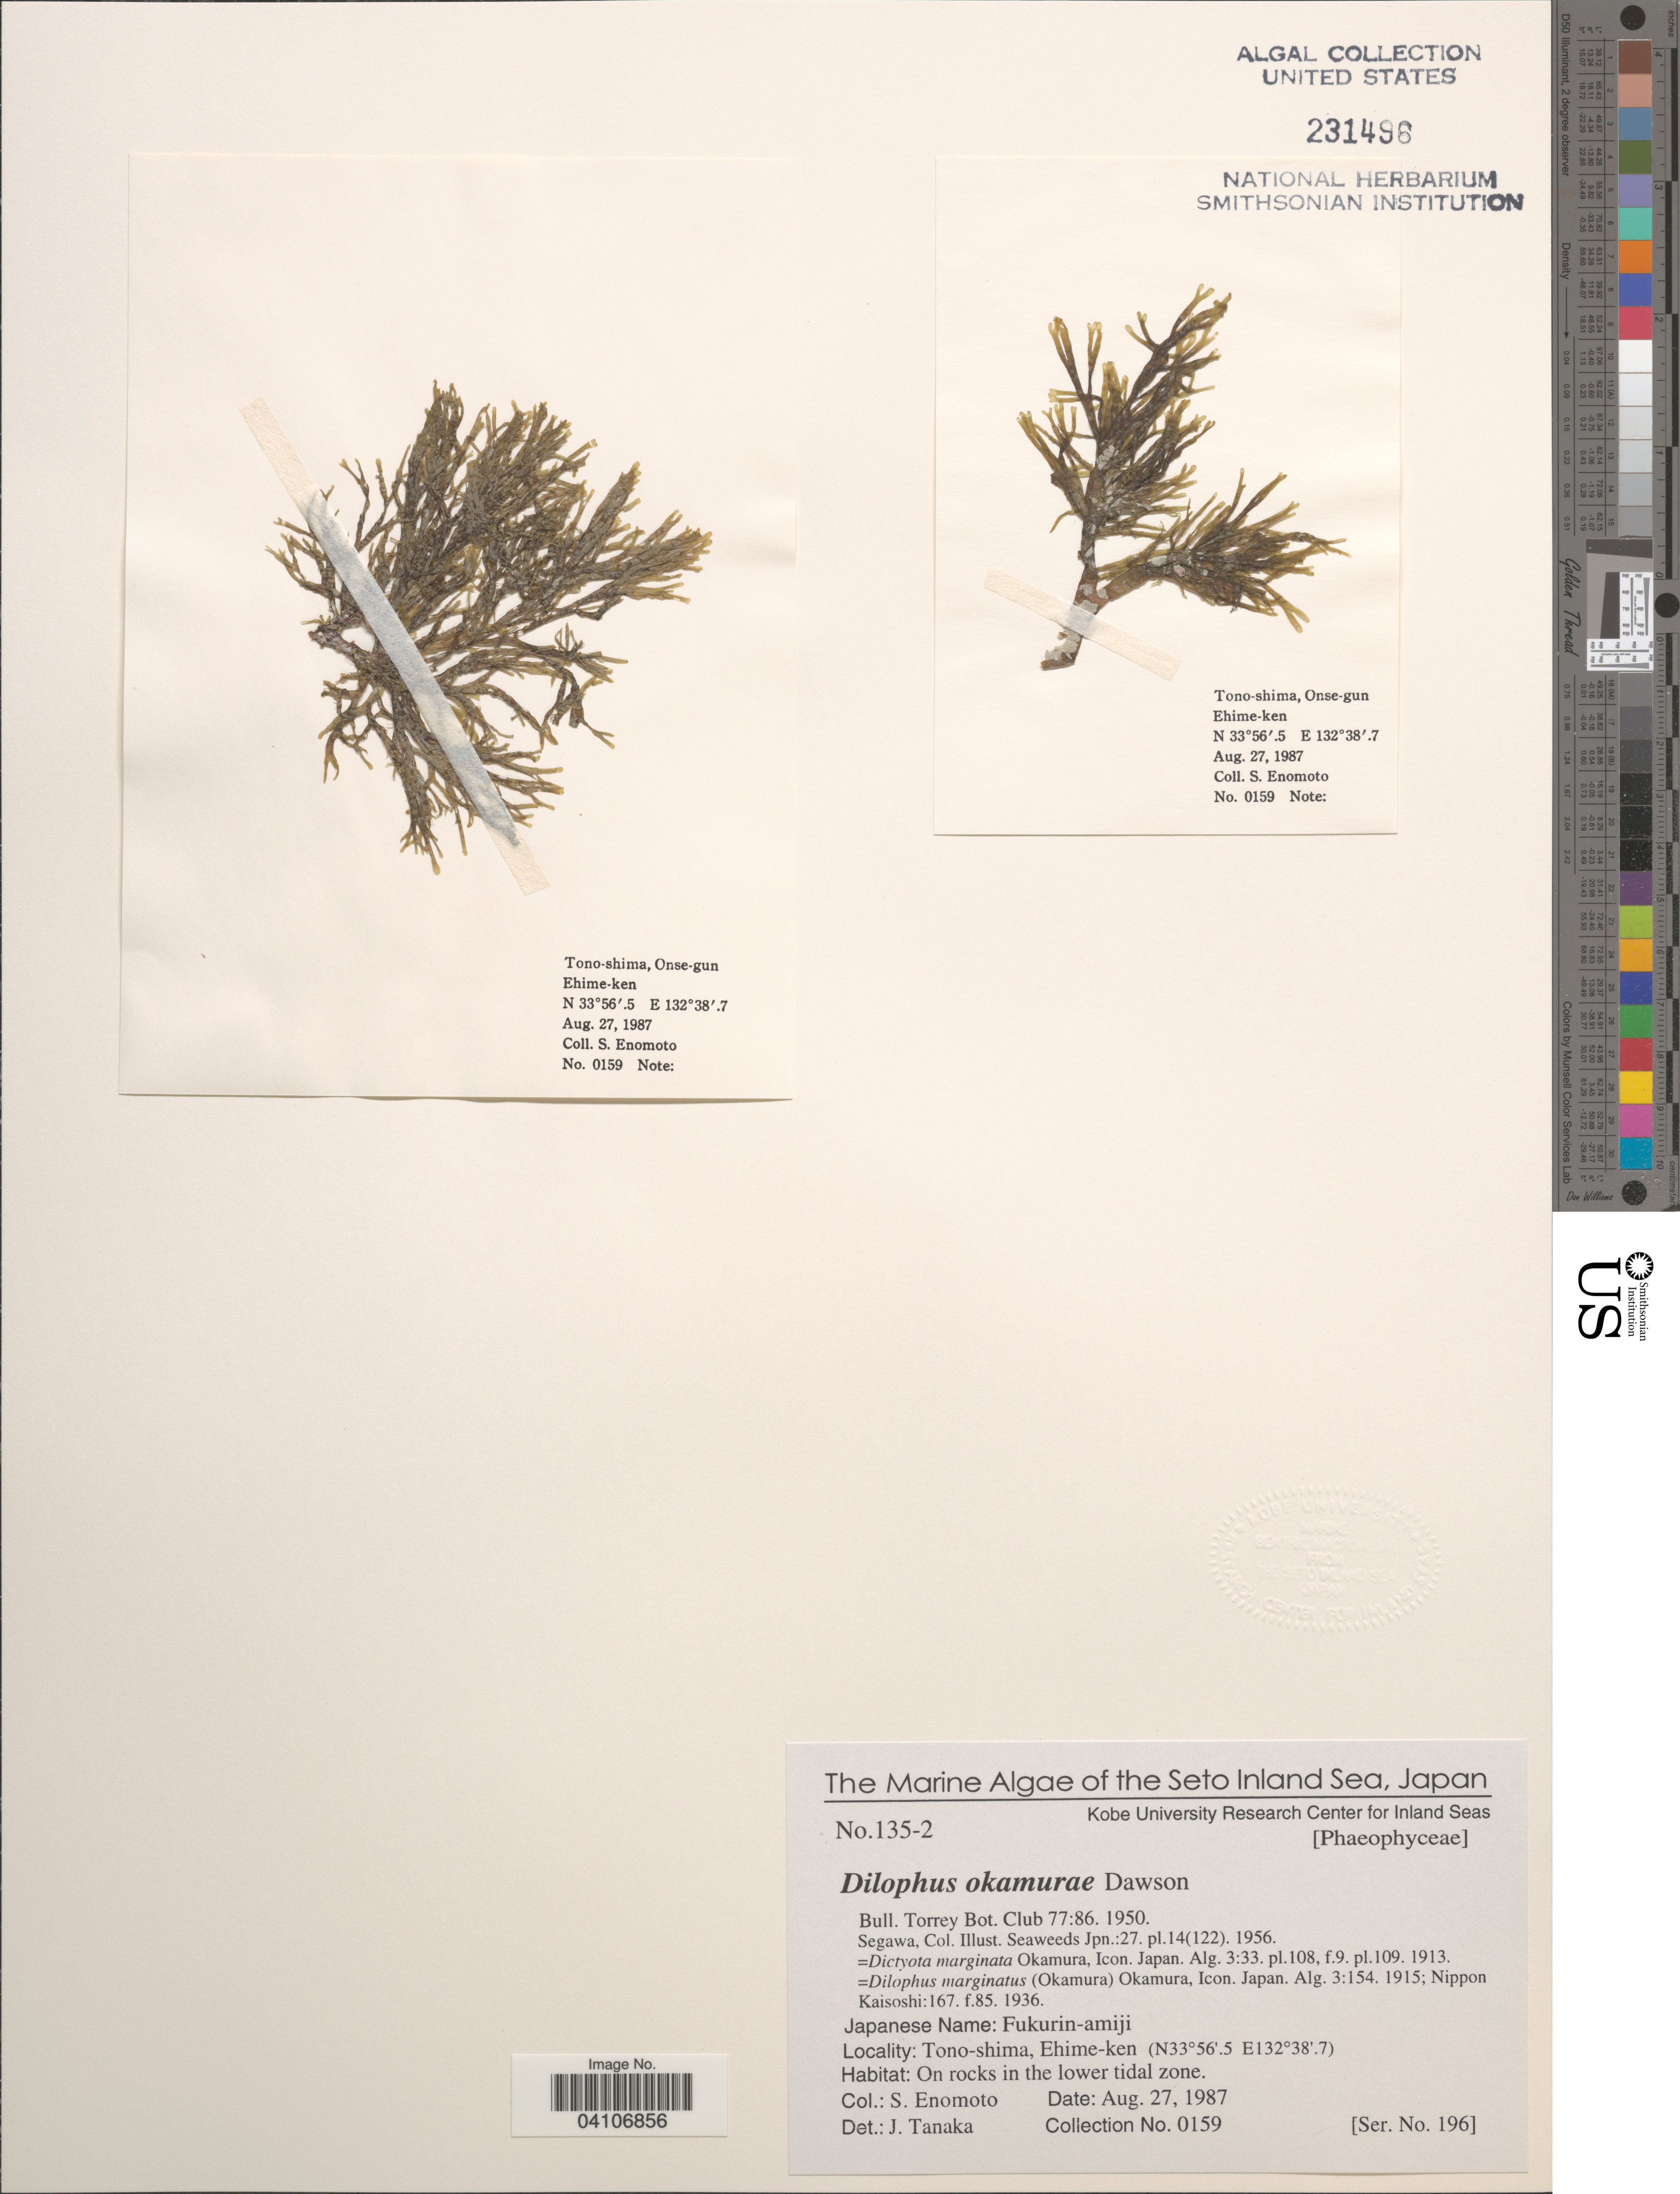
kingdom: Chromista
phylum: Ochrophyta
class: Phaeophyceae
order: Dictyotales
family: Dictyotaceae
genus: Rugulopteryx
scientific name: Rugulopteryx okamurae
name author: (E.Y. Dawson) I.K. Hwang et al.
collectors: S. Enomoto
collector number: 0159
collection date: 1987-08-27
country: Japan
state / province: Ehime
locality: The Seto Inland Sea. Tono-shima, Ehime-ken. On rocks in the lower tidal zone.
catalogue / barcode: US 231496